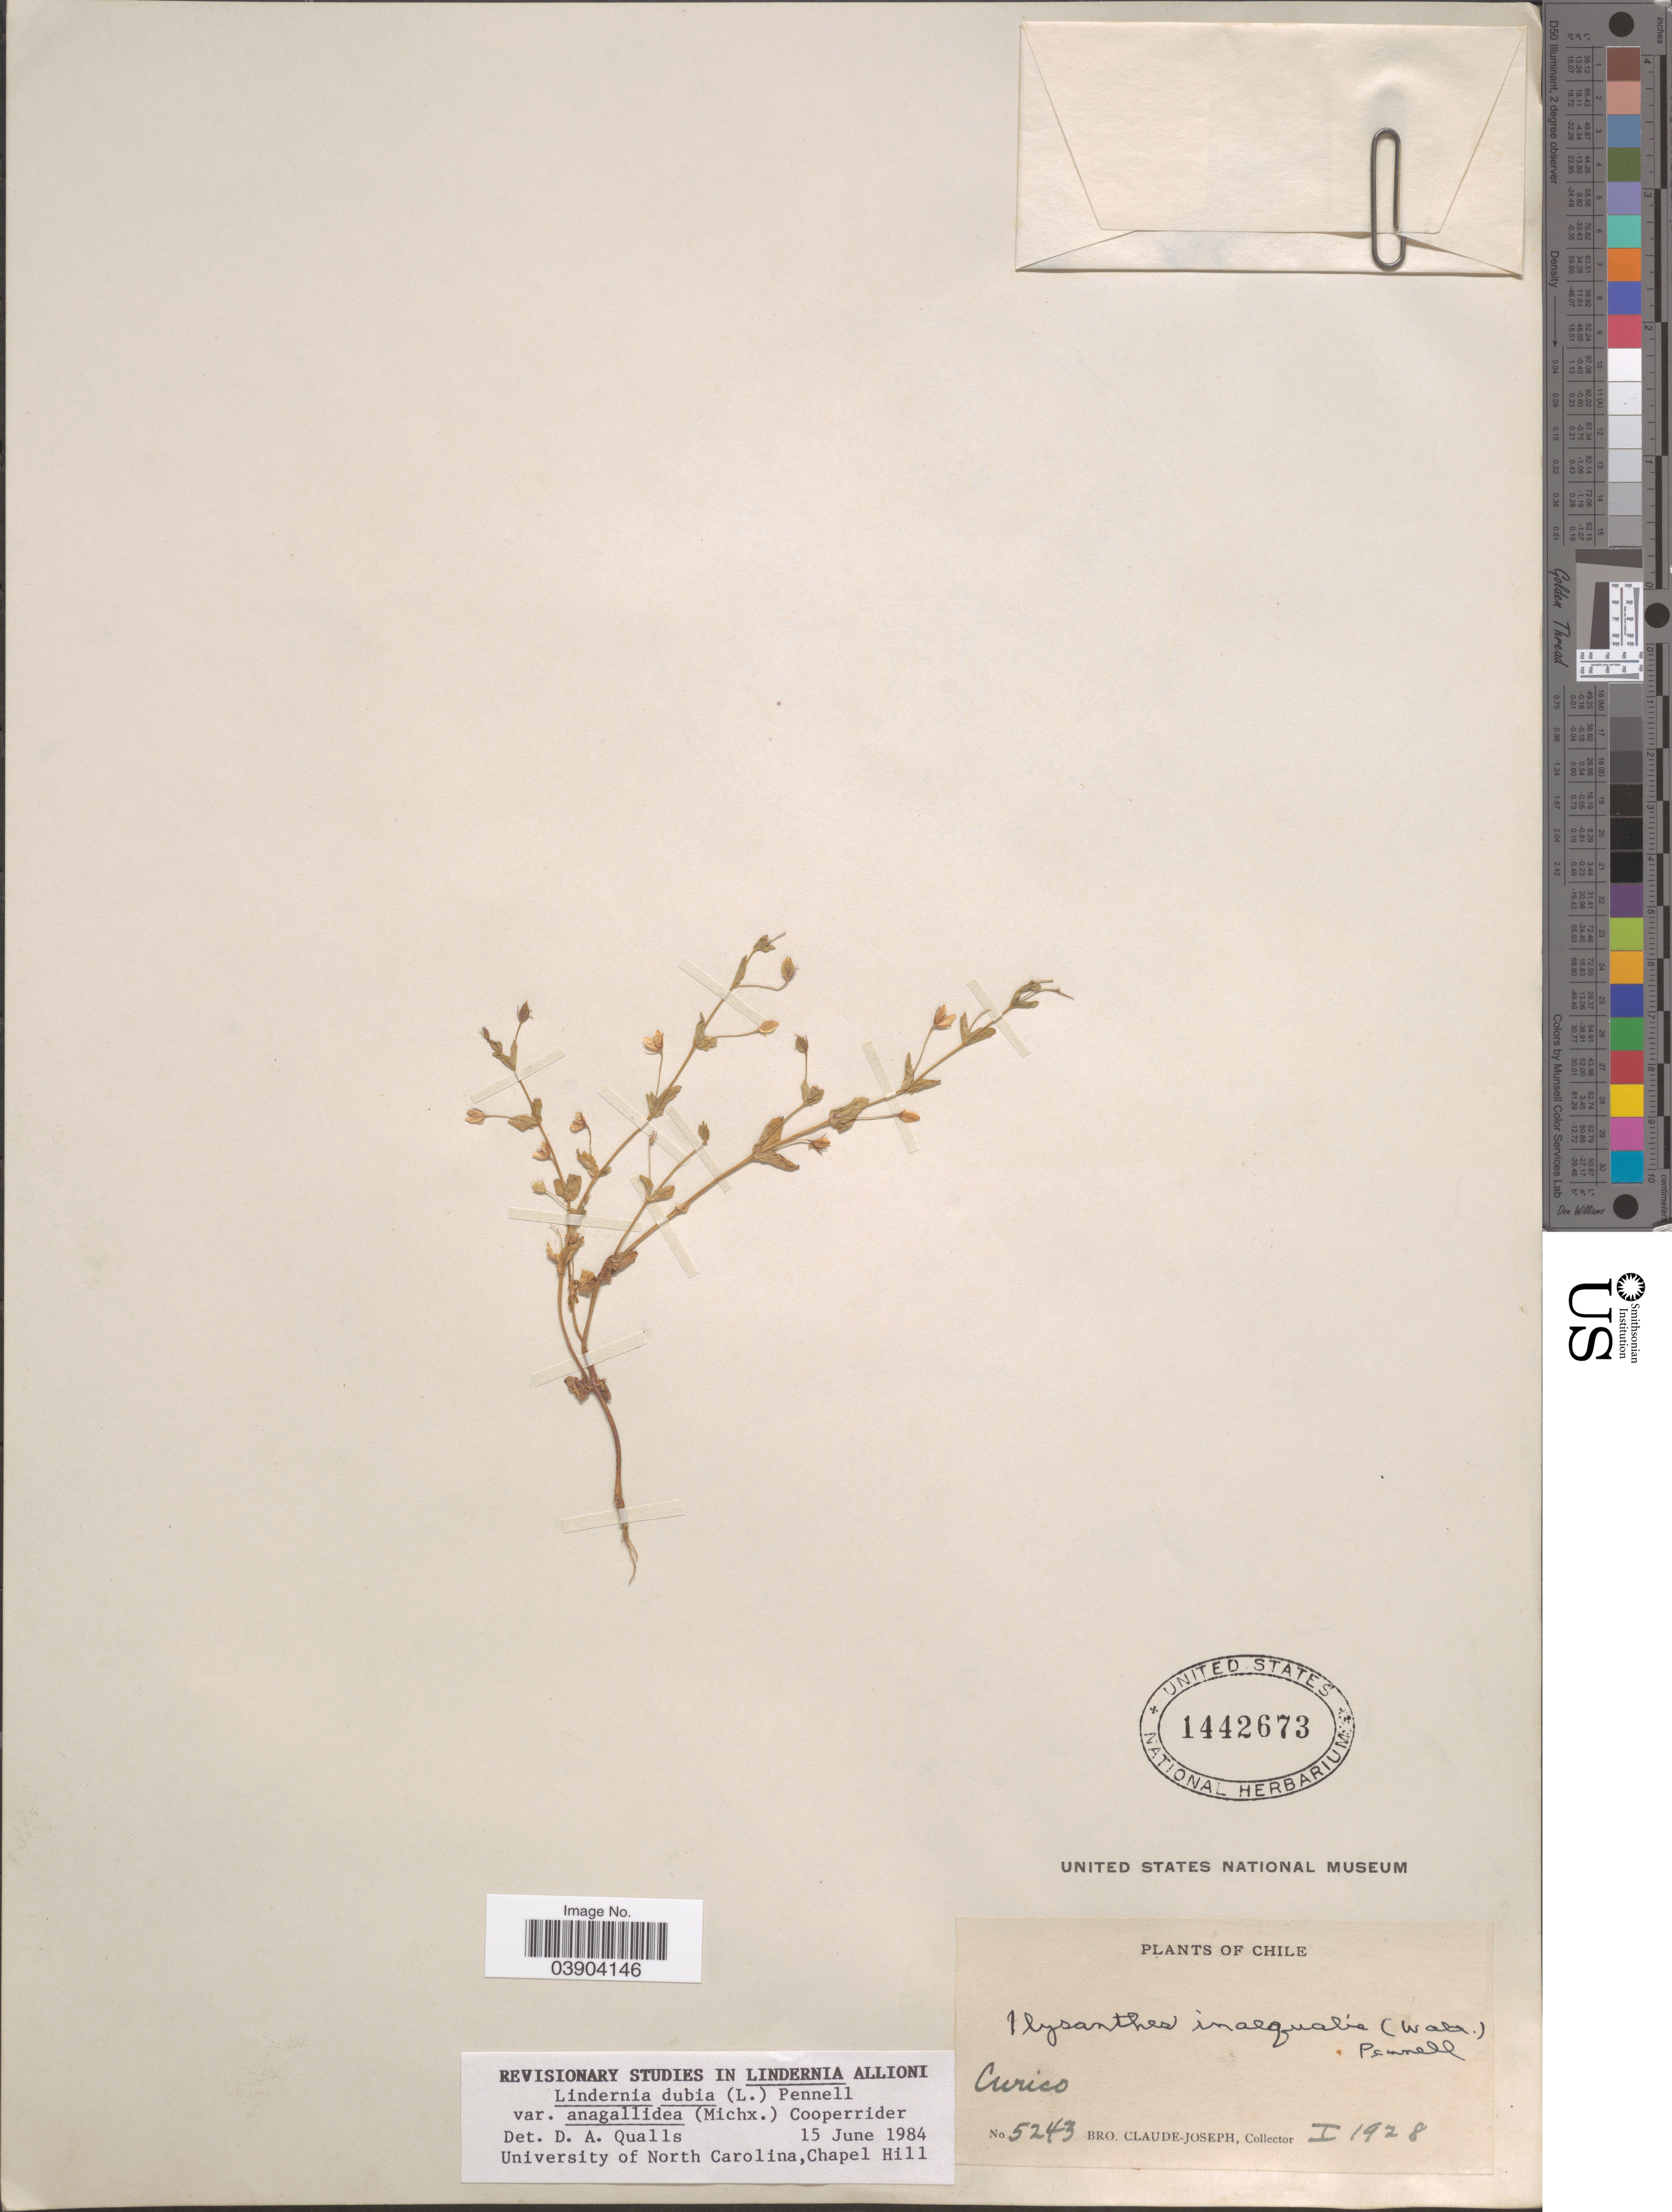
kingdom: Plantae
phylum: Tracheophyta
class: Magnoliopsida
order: Lamiales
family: Linderniaceae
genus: Lindernia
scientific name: Lindernia dubia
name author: (L.) Pennell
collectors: Bro. Claude-Joseph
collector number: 5243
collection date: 1928-01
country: Chile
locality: Curico.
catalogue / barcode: US 1442673